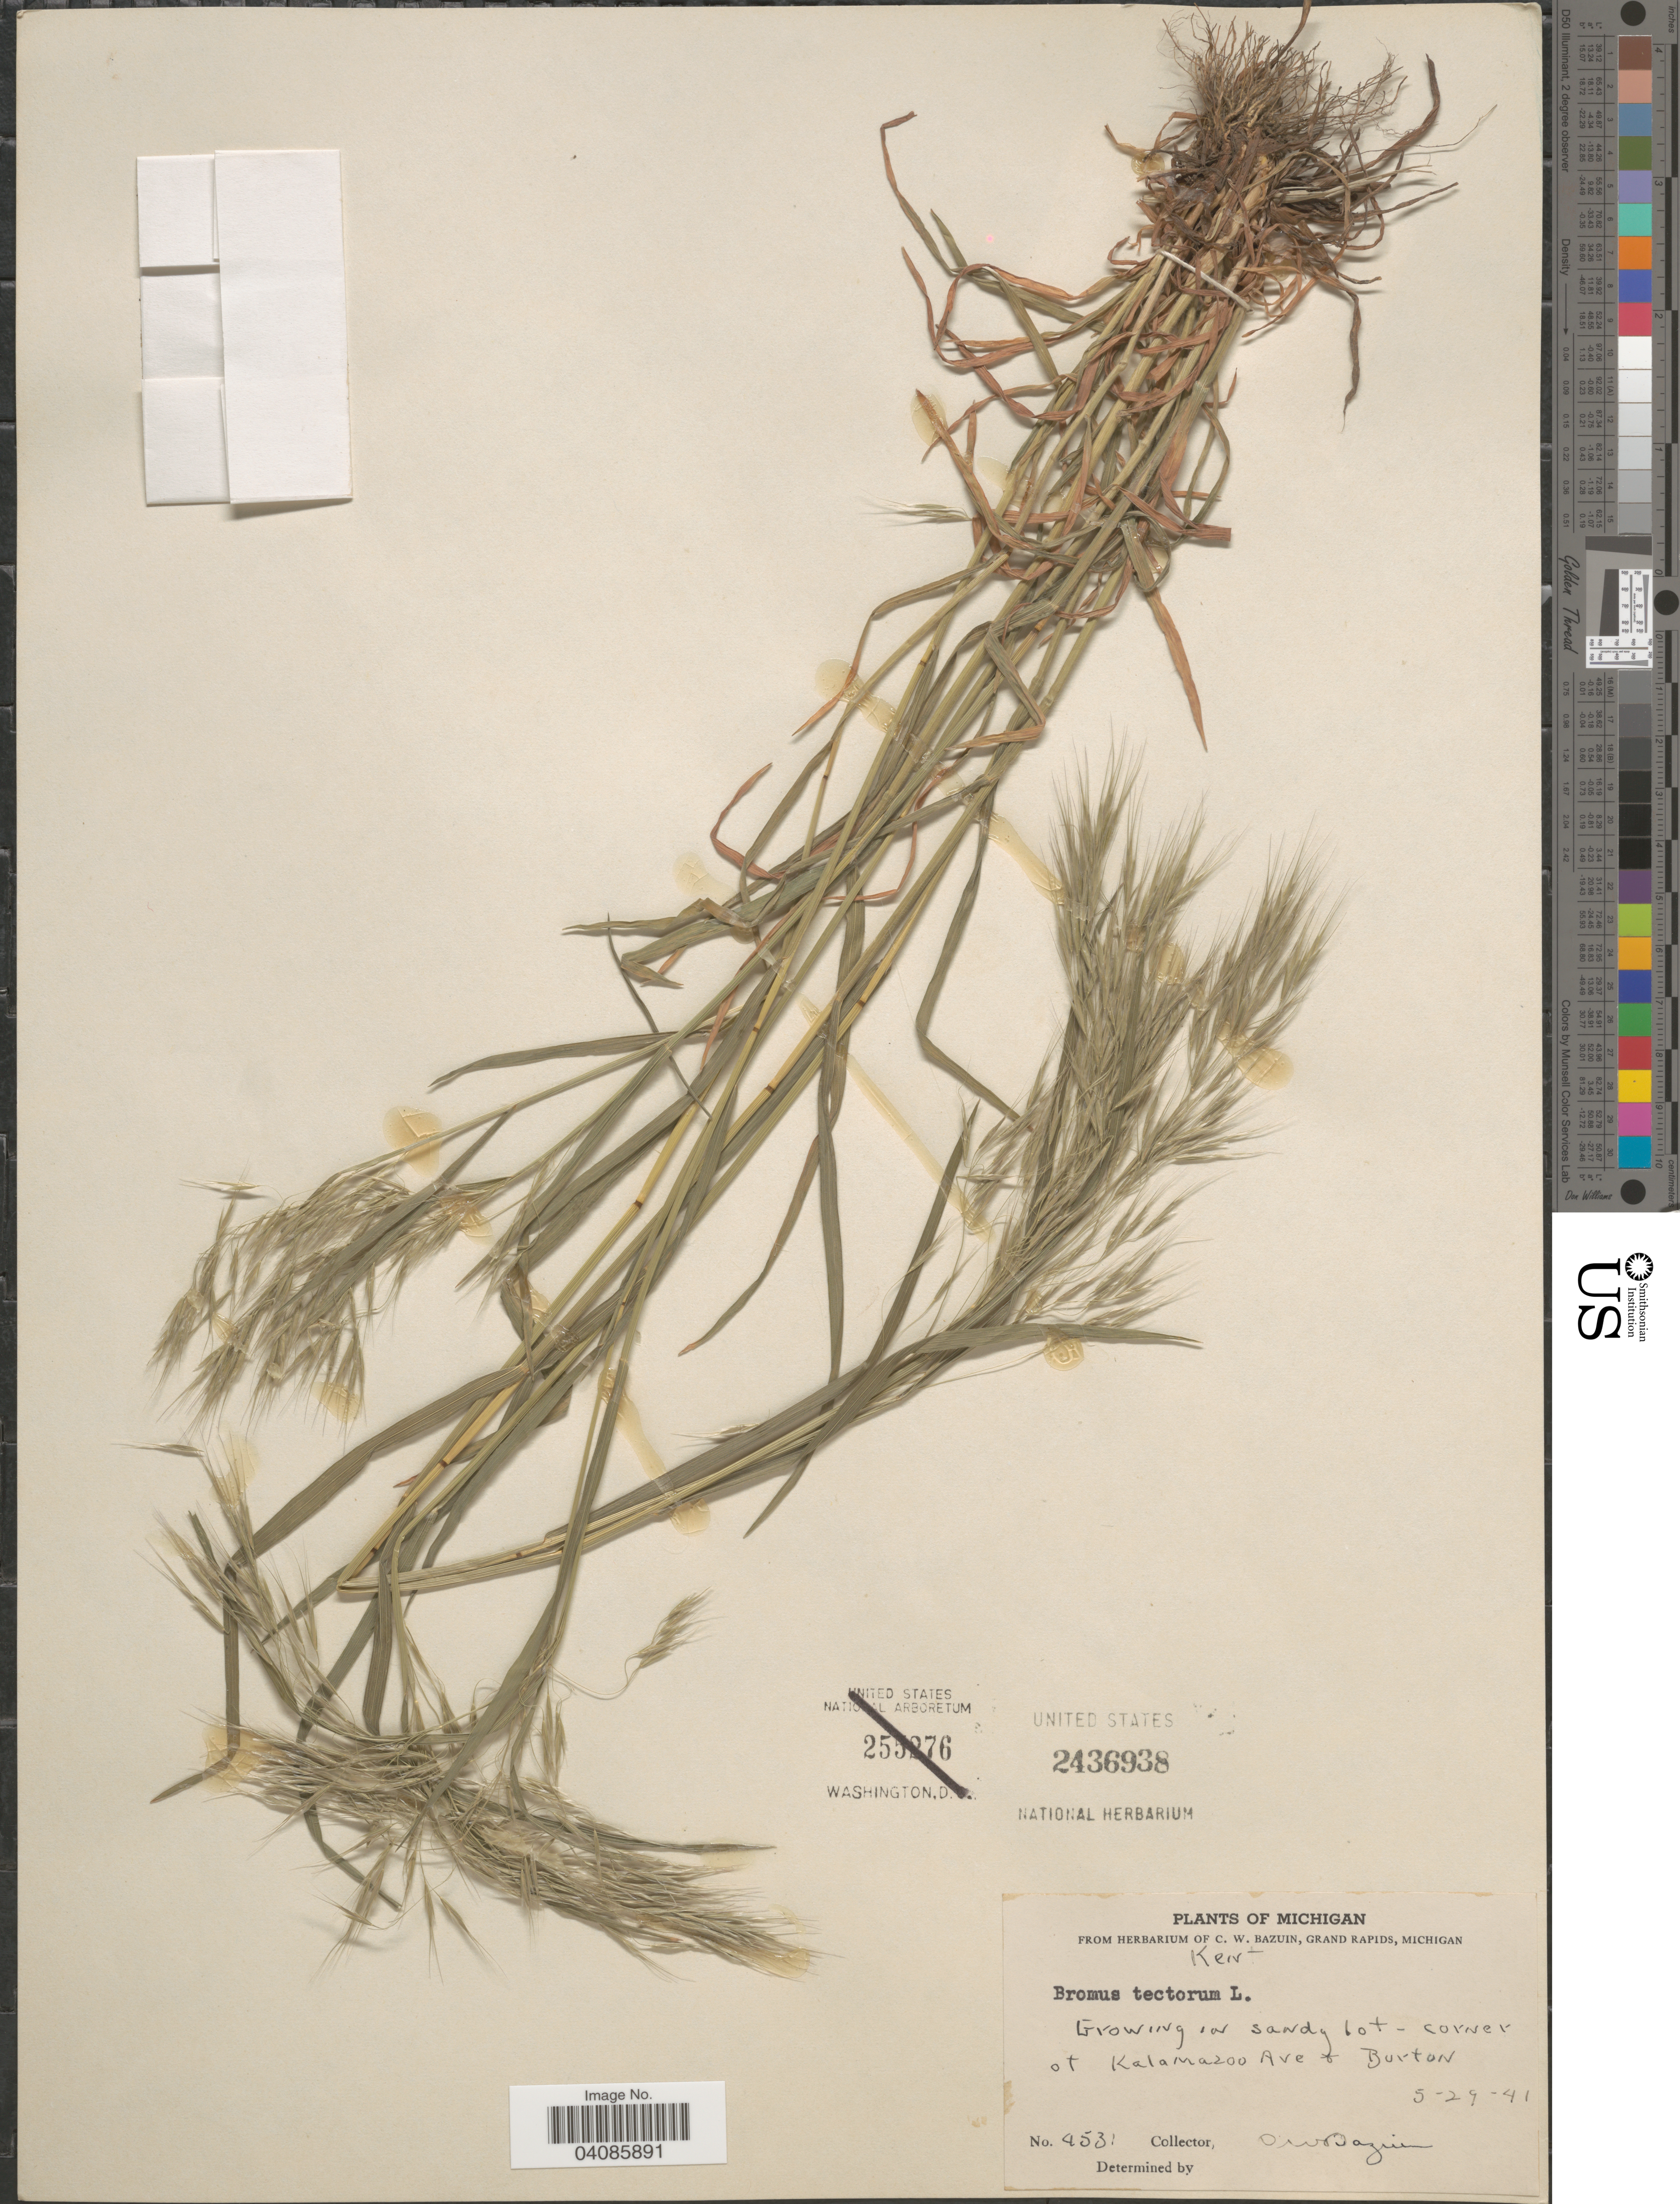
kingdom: Plantae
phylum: Tracheophyta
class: Liliopsida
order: Poales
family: Poaceae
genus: Bromus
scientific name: Bromus tectorum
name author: L.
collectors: C. Bazuin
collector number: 4531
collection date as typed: Transcribed d/m/y: 29/5/41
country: United States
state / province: Michigan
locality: In sandy lot - corner of Kalamazoo Ave. Burton. Kent.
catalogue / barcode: US 2436938